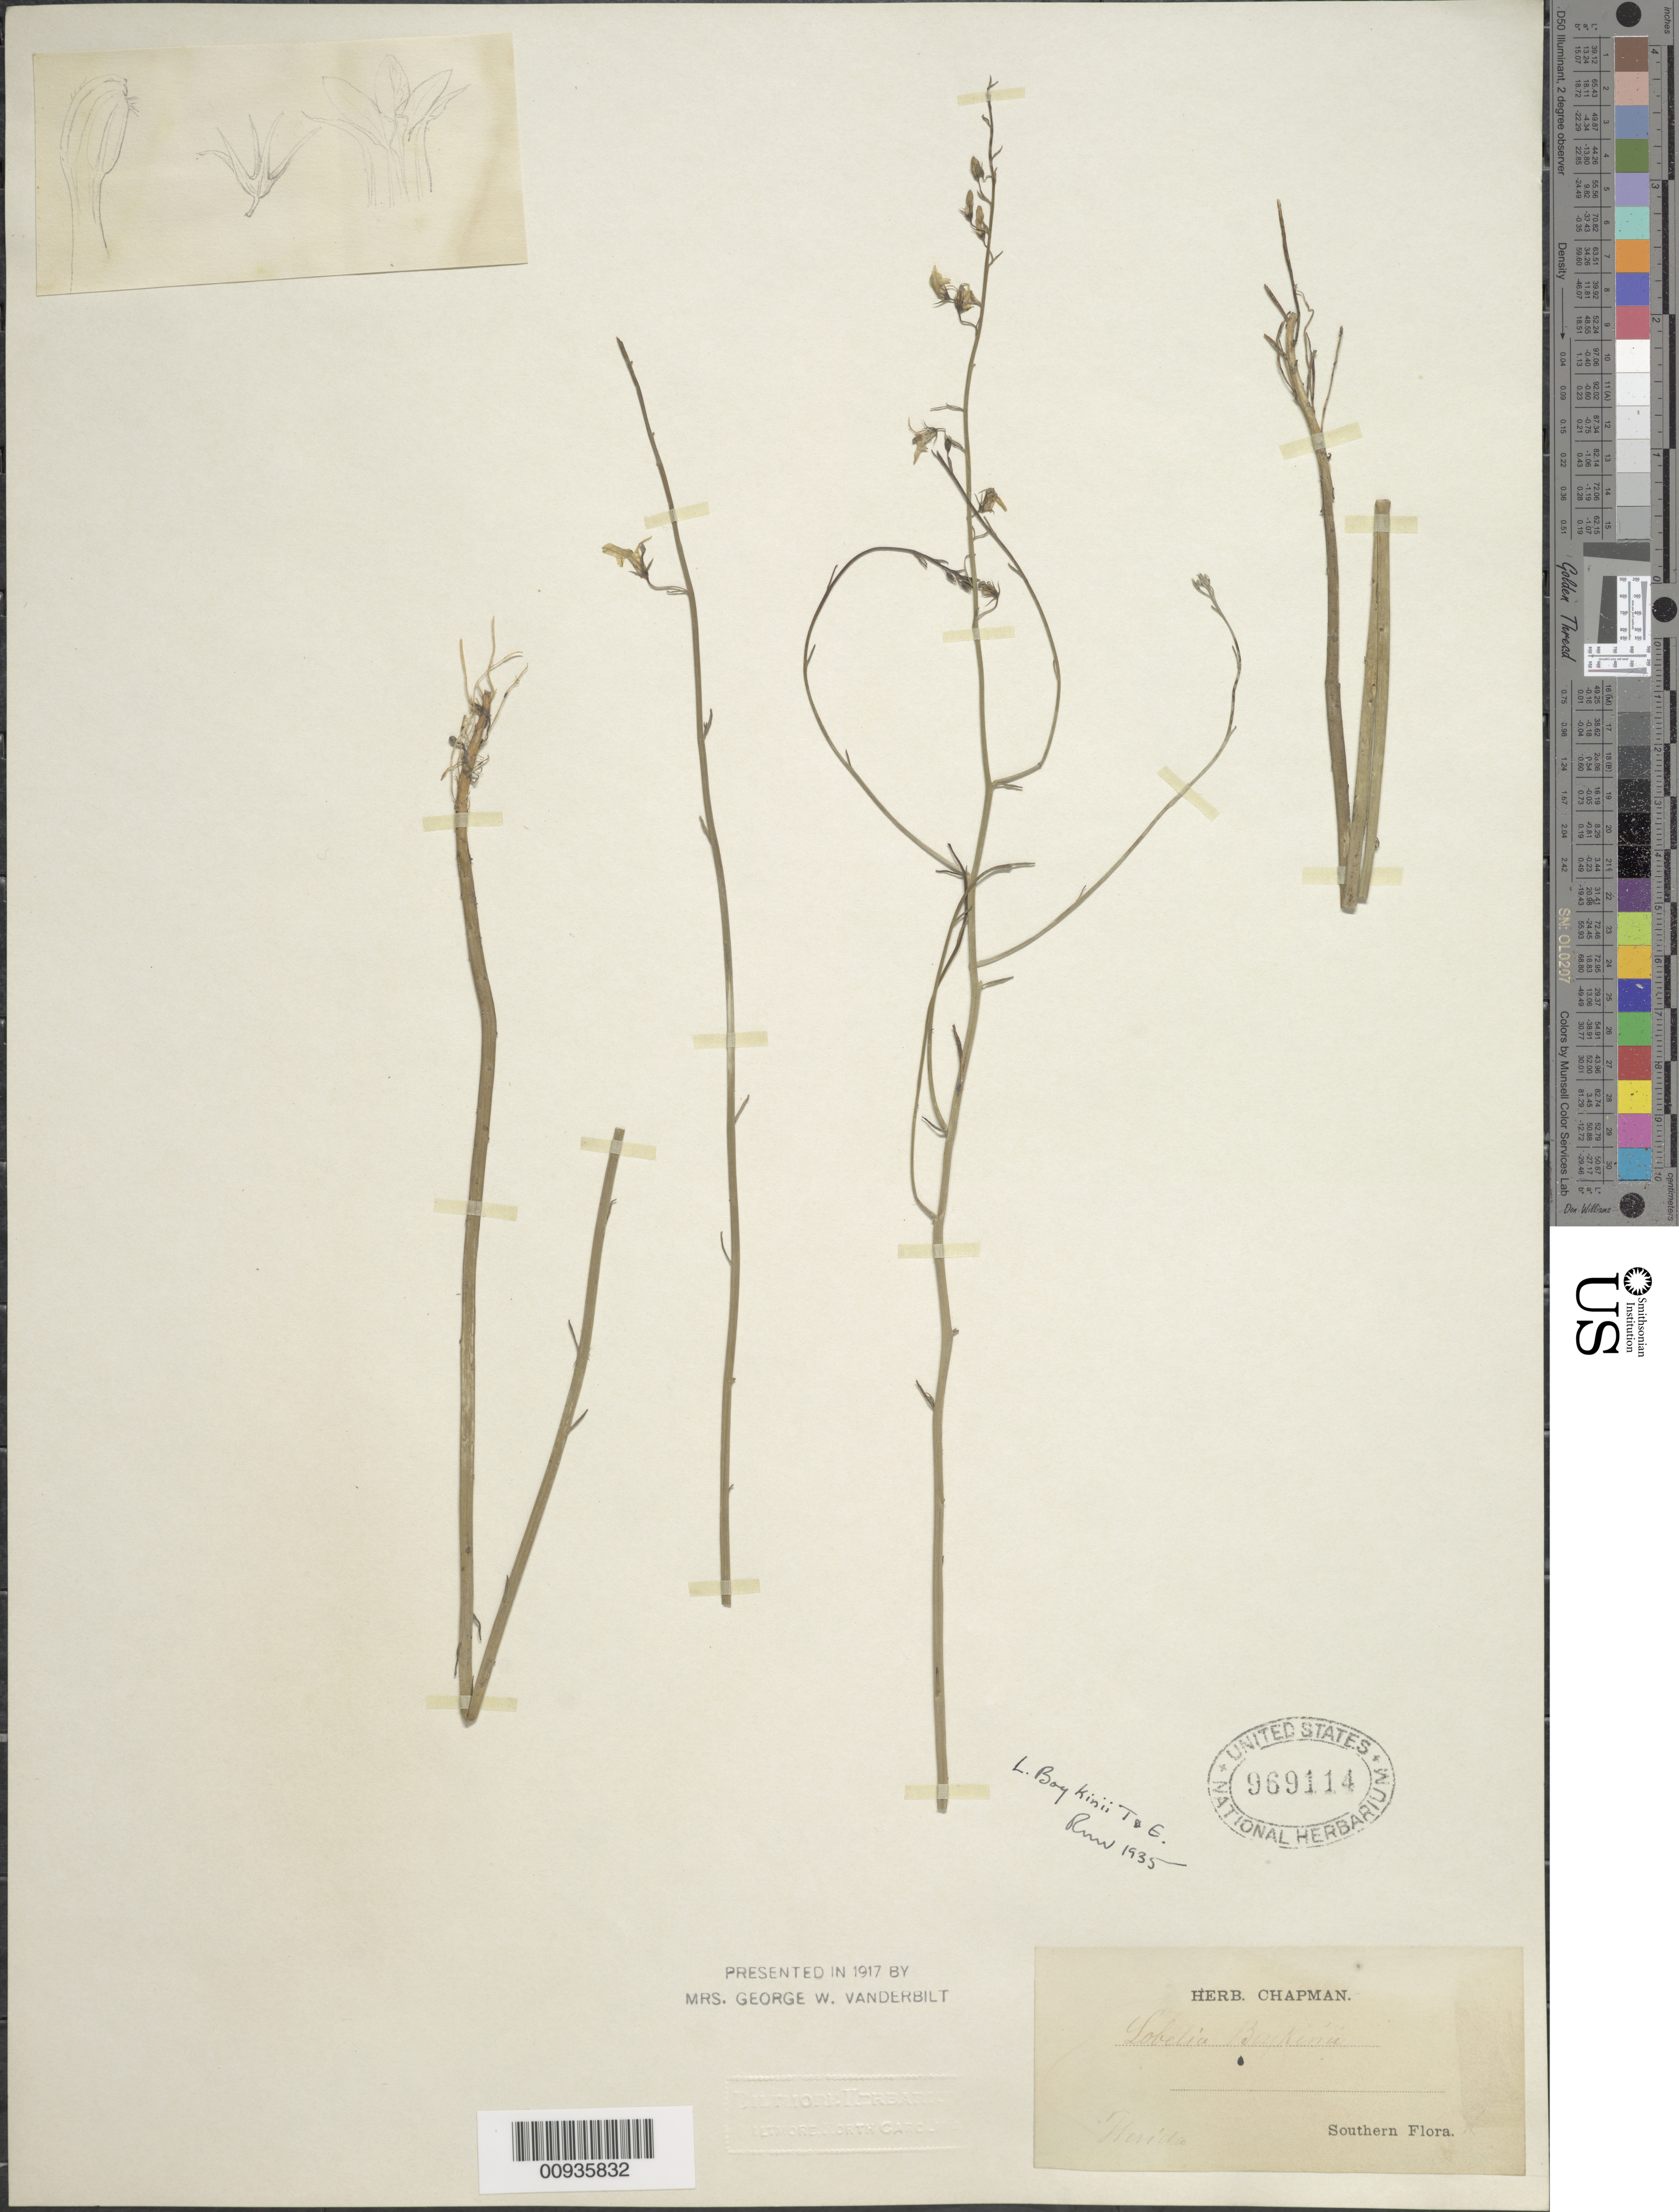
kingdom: Plantae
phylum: Tracheophyta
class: Magnoliopsida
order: Asterales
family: Campanulaceae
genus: Lobelia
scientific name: Lobelia boykinii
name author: Torr. & A. Gray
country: United States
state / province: Florida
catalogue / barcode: US 969114